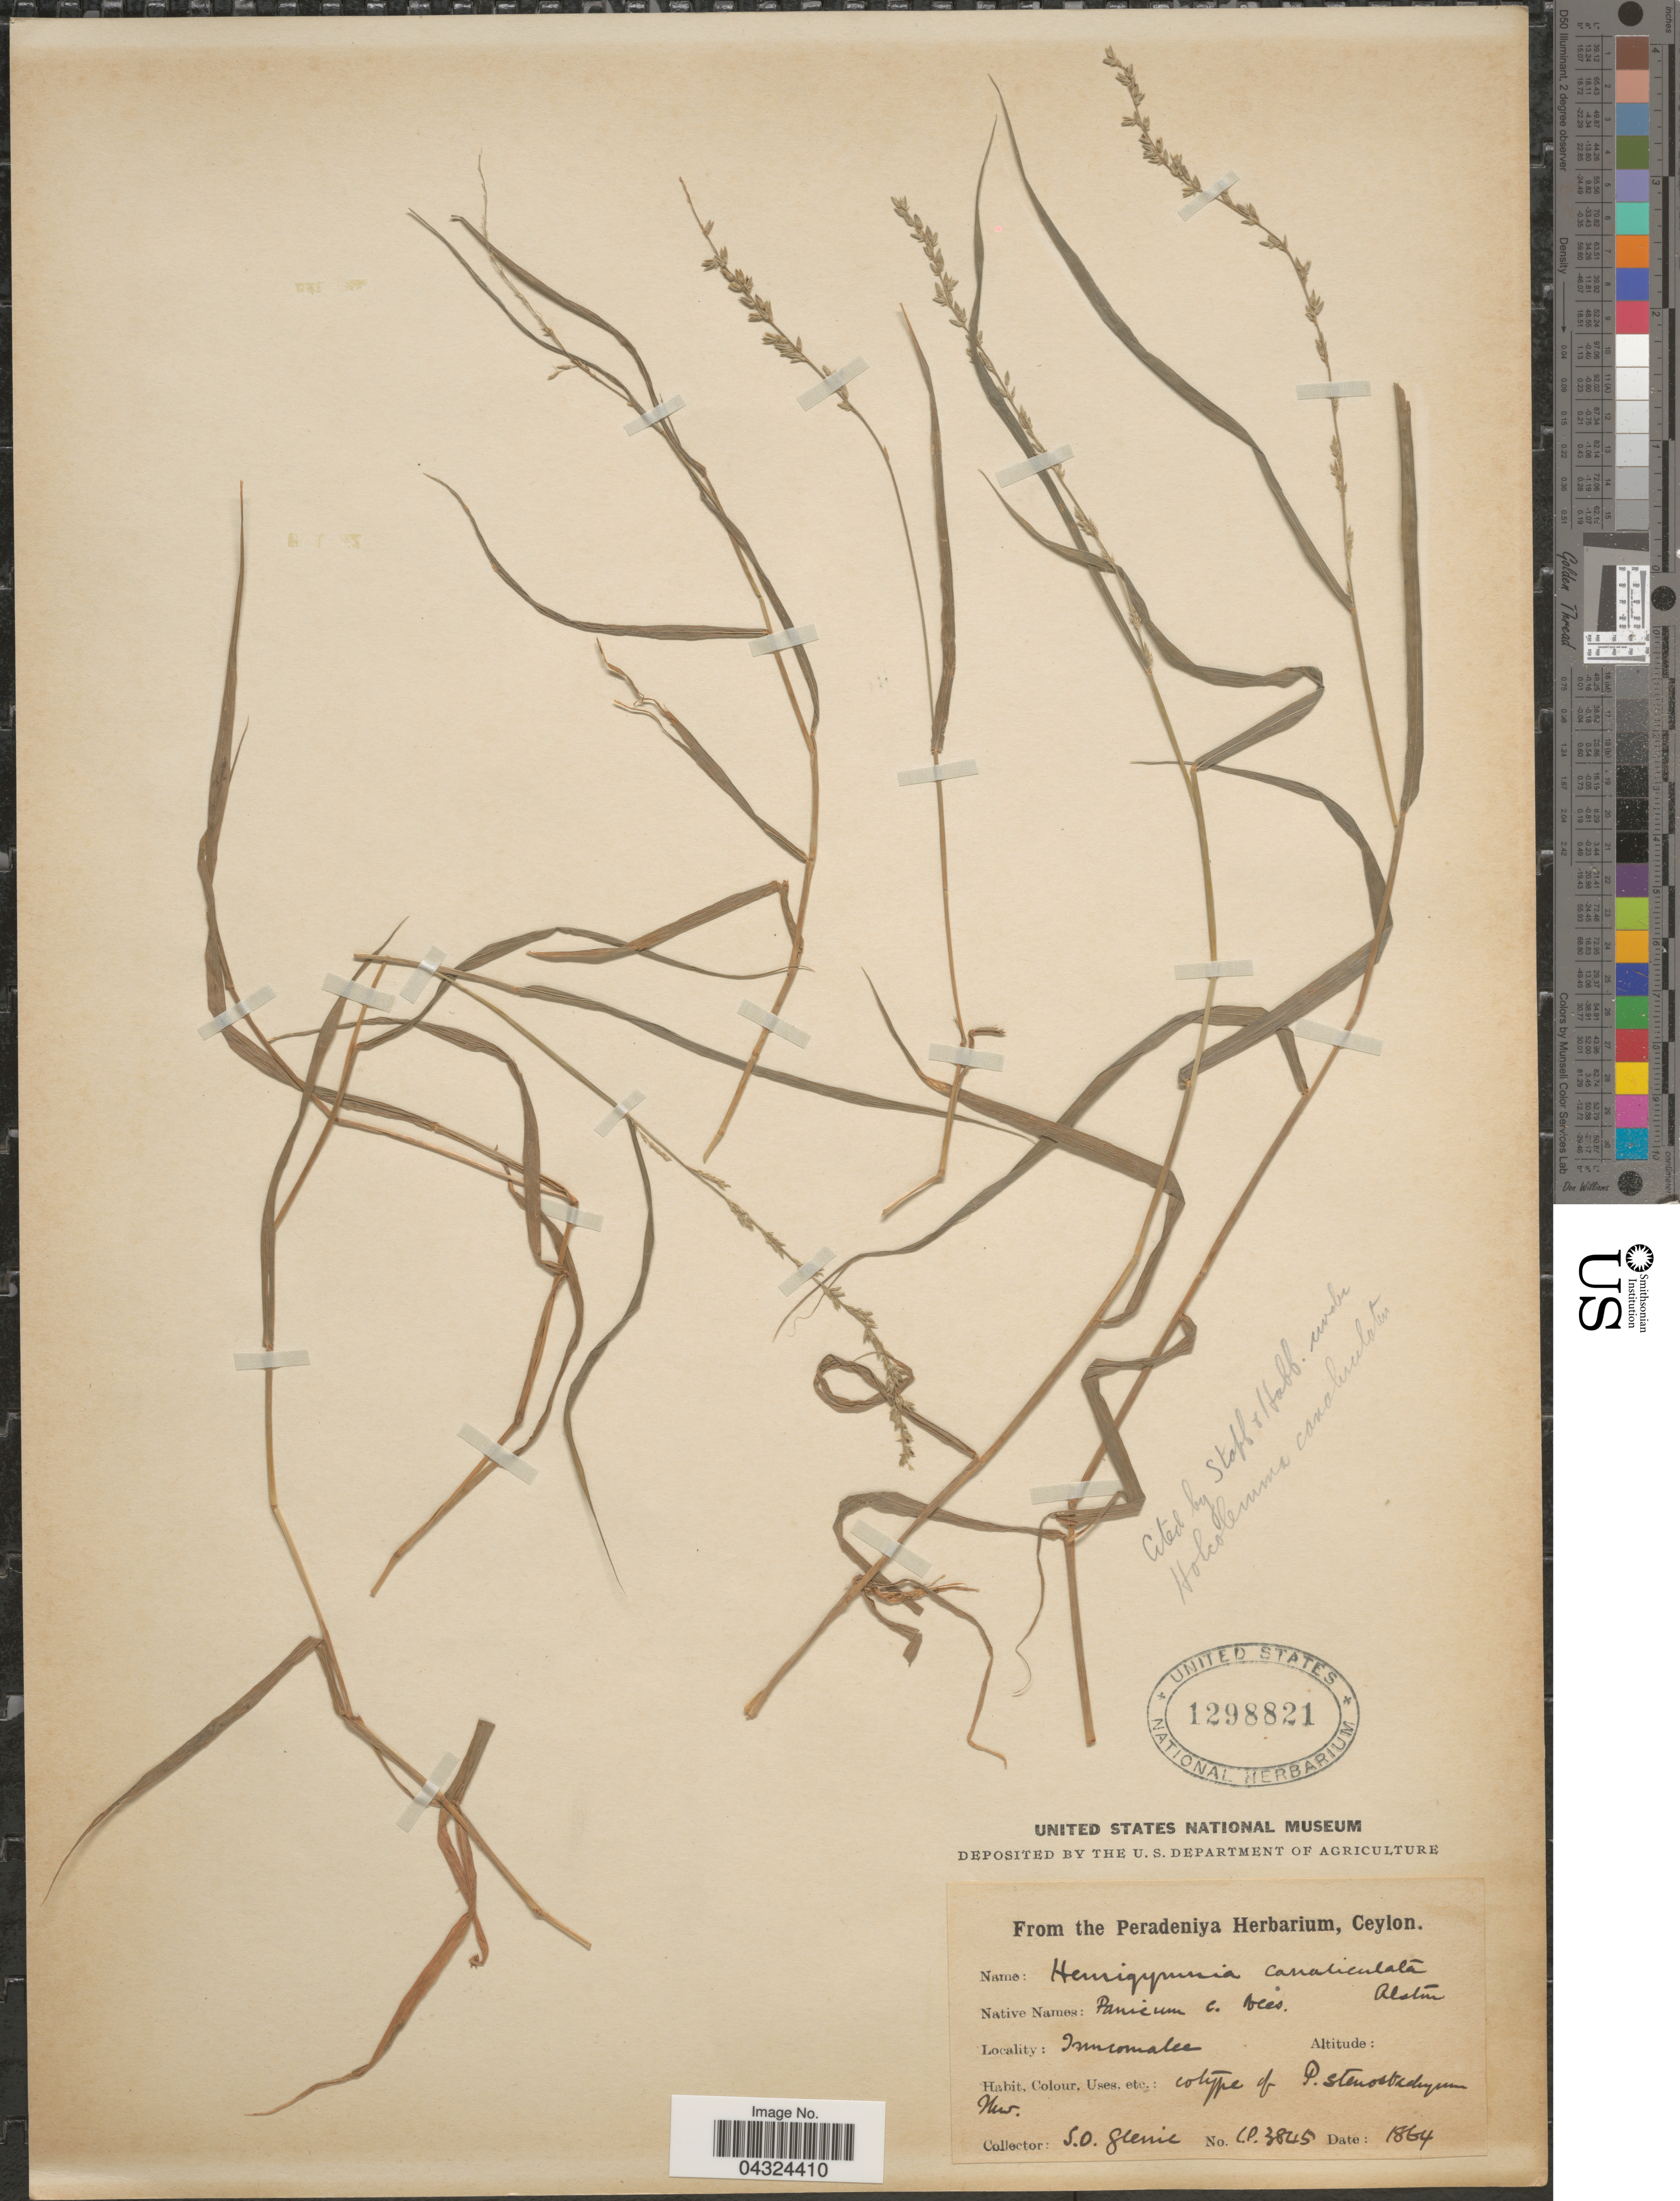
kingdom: Plantae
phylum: Tracheophyta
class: Liliopsida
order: Poales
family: Poaceae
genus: Holcolemma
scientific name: Holcolemma canaliculatum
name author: (Nees) Stapf & C. E. Hubb.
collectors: S. Glenie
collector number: CP3845*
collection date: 1864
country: Sri Lanka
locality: Trincomalee.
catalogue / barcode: US 1298821